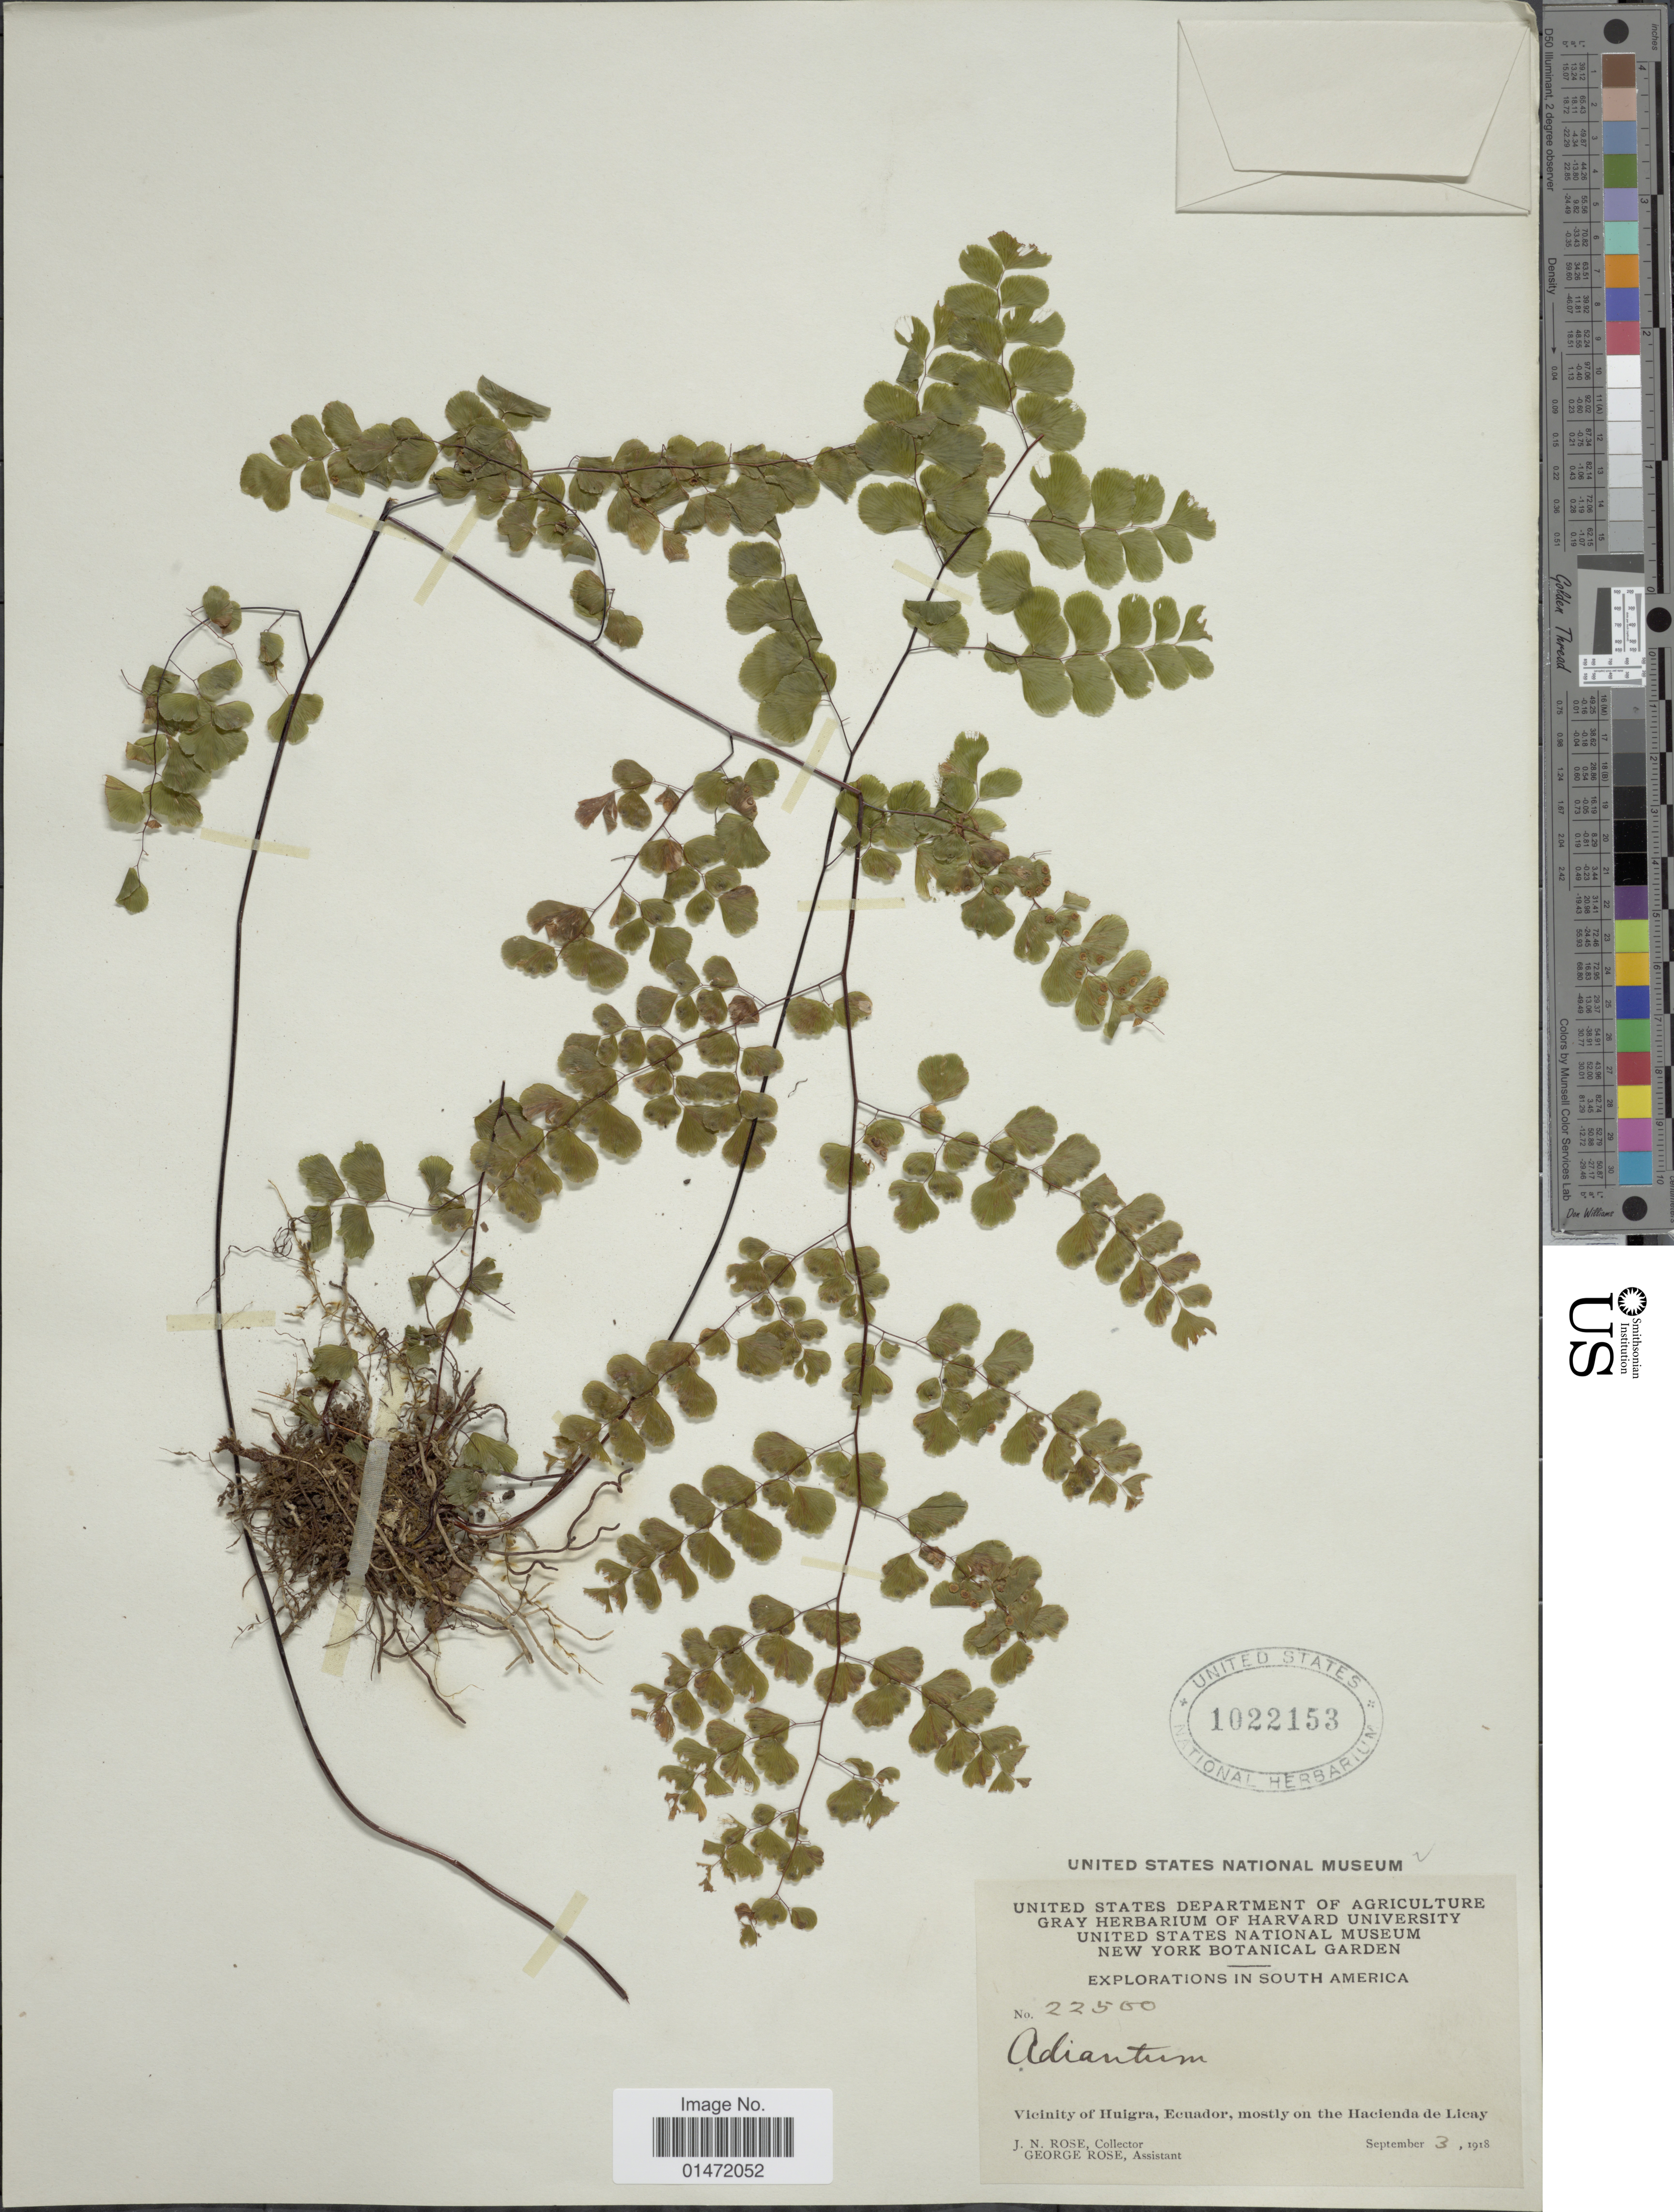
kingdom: Plantae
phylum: Tracheophyta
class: Polypodiopsida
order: Polypodiales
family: Pteridaceae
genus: Adiantum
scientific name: Adiantum sp.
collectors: J. N. Rose & G. Rose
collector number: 22500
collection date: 1918-09-03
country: Ecuador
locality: Vicinity of Huigra, mostly on the Hacienda de Licay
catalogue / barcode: US 1022153